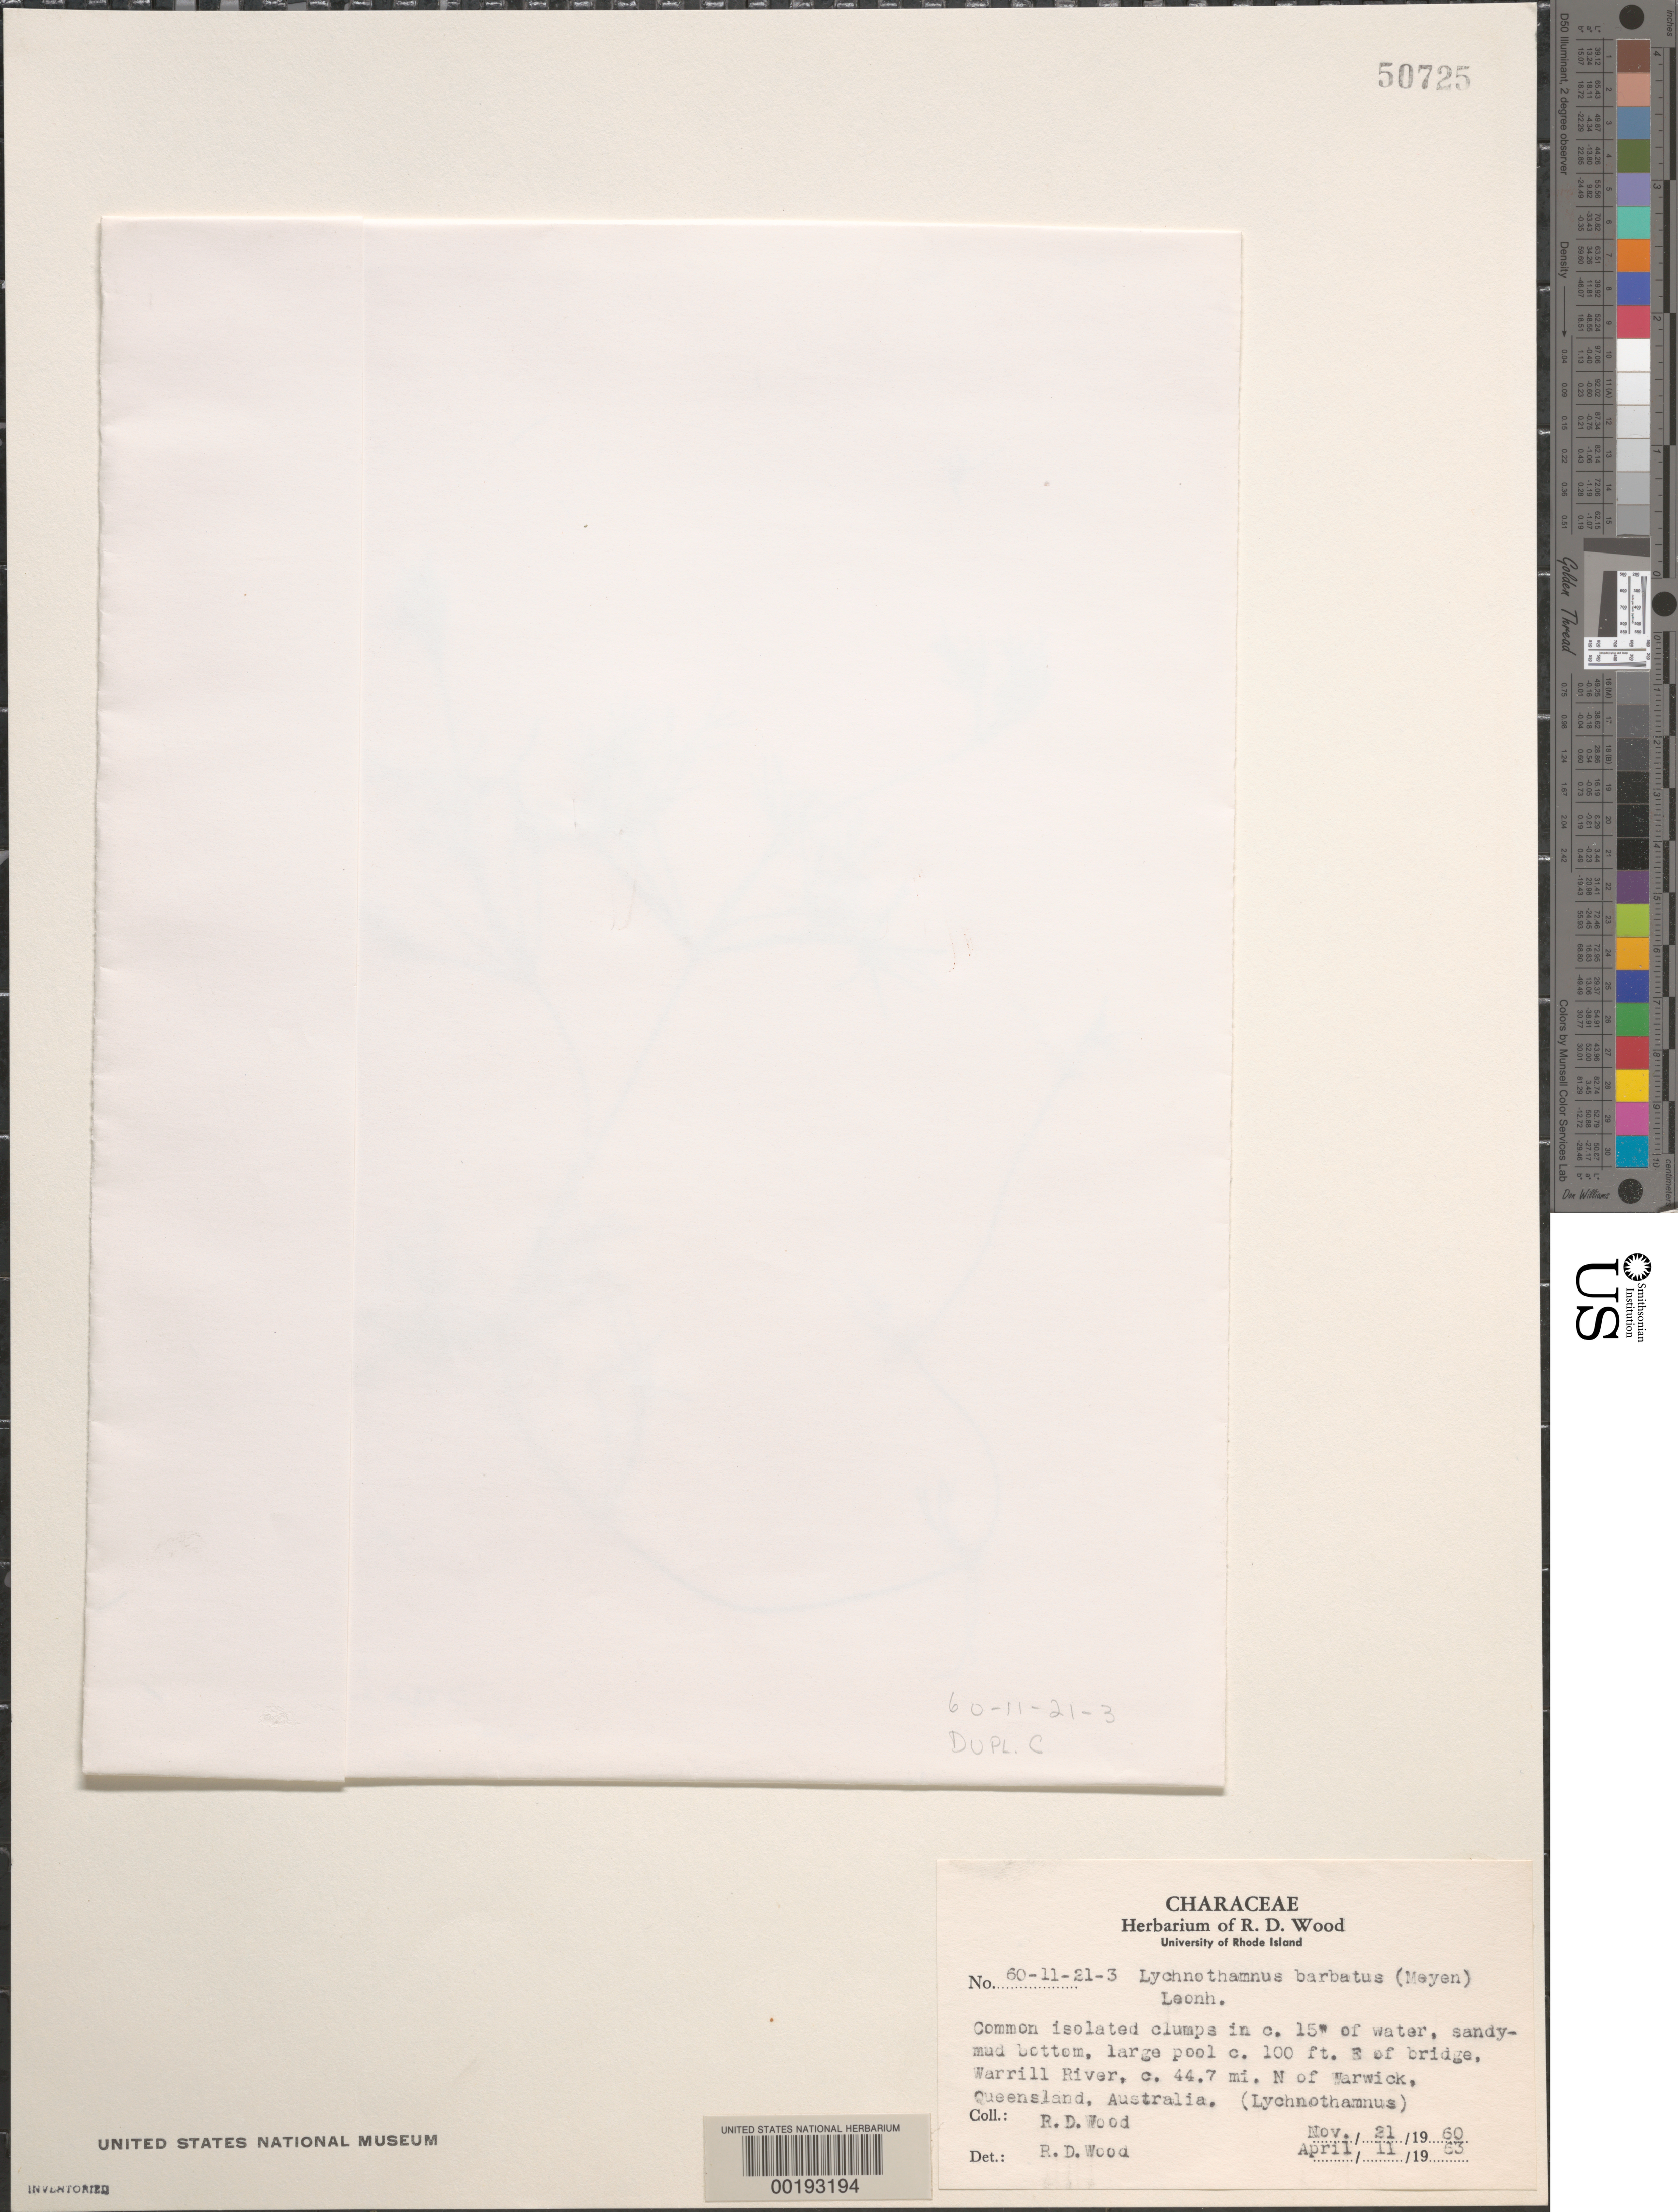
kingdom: Plantae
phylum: Charophyta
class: Charophyceae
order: Charales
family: Characeae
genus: Lychnothamnus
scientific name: Lychnothamnus barbatus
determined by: Wood, R. D.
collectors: R. Wood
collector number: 60-11-21-3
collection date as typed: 21 Nov 1960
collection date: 1960-11-21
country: Australia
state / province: Queensland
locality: Warrill river, ca. 44.7 miles north of warwick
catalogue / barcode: US 50725